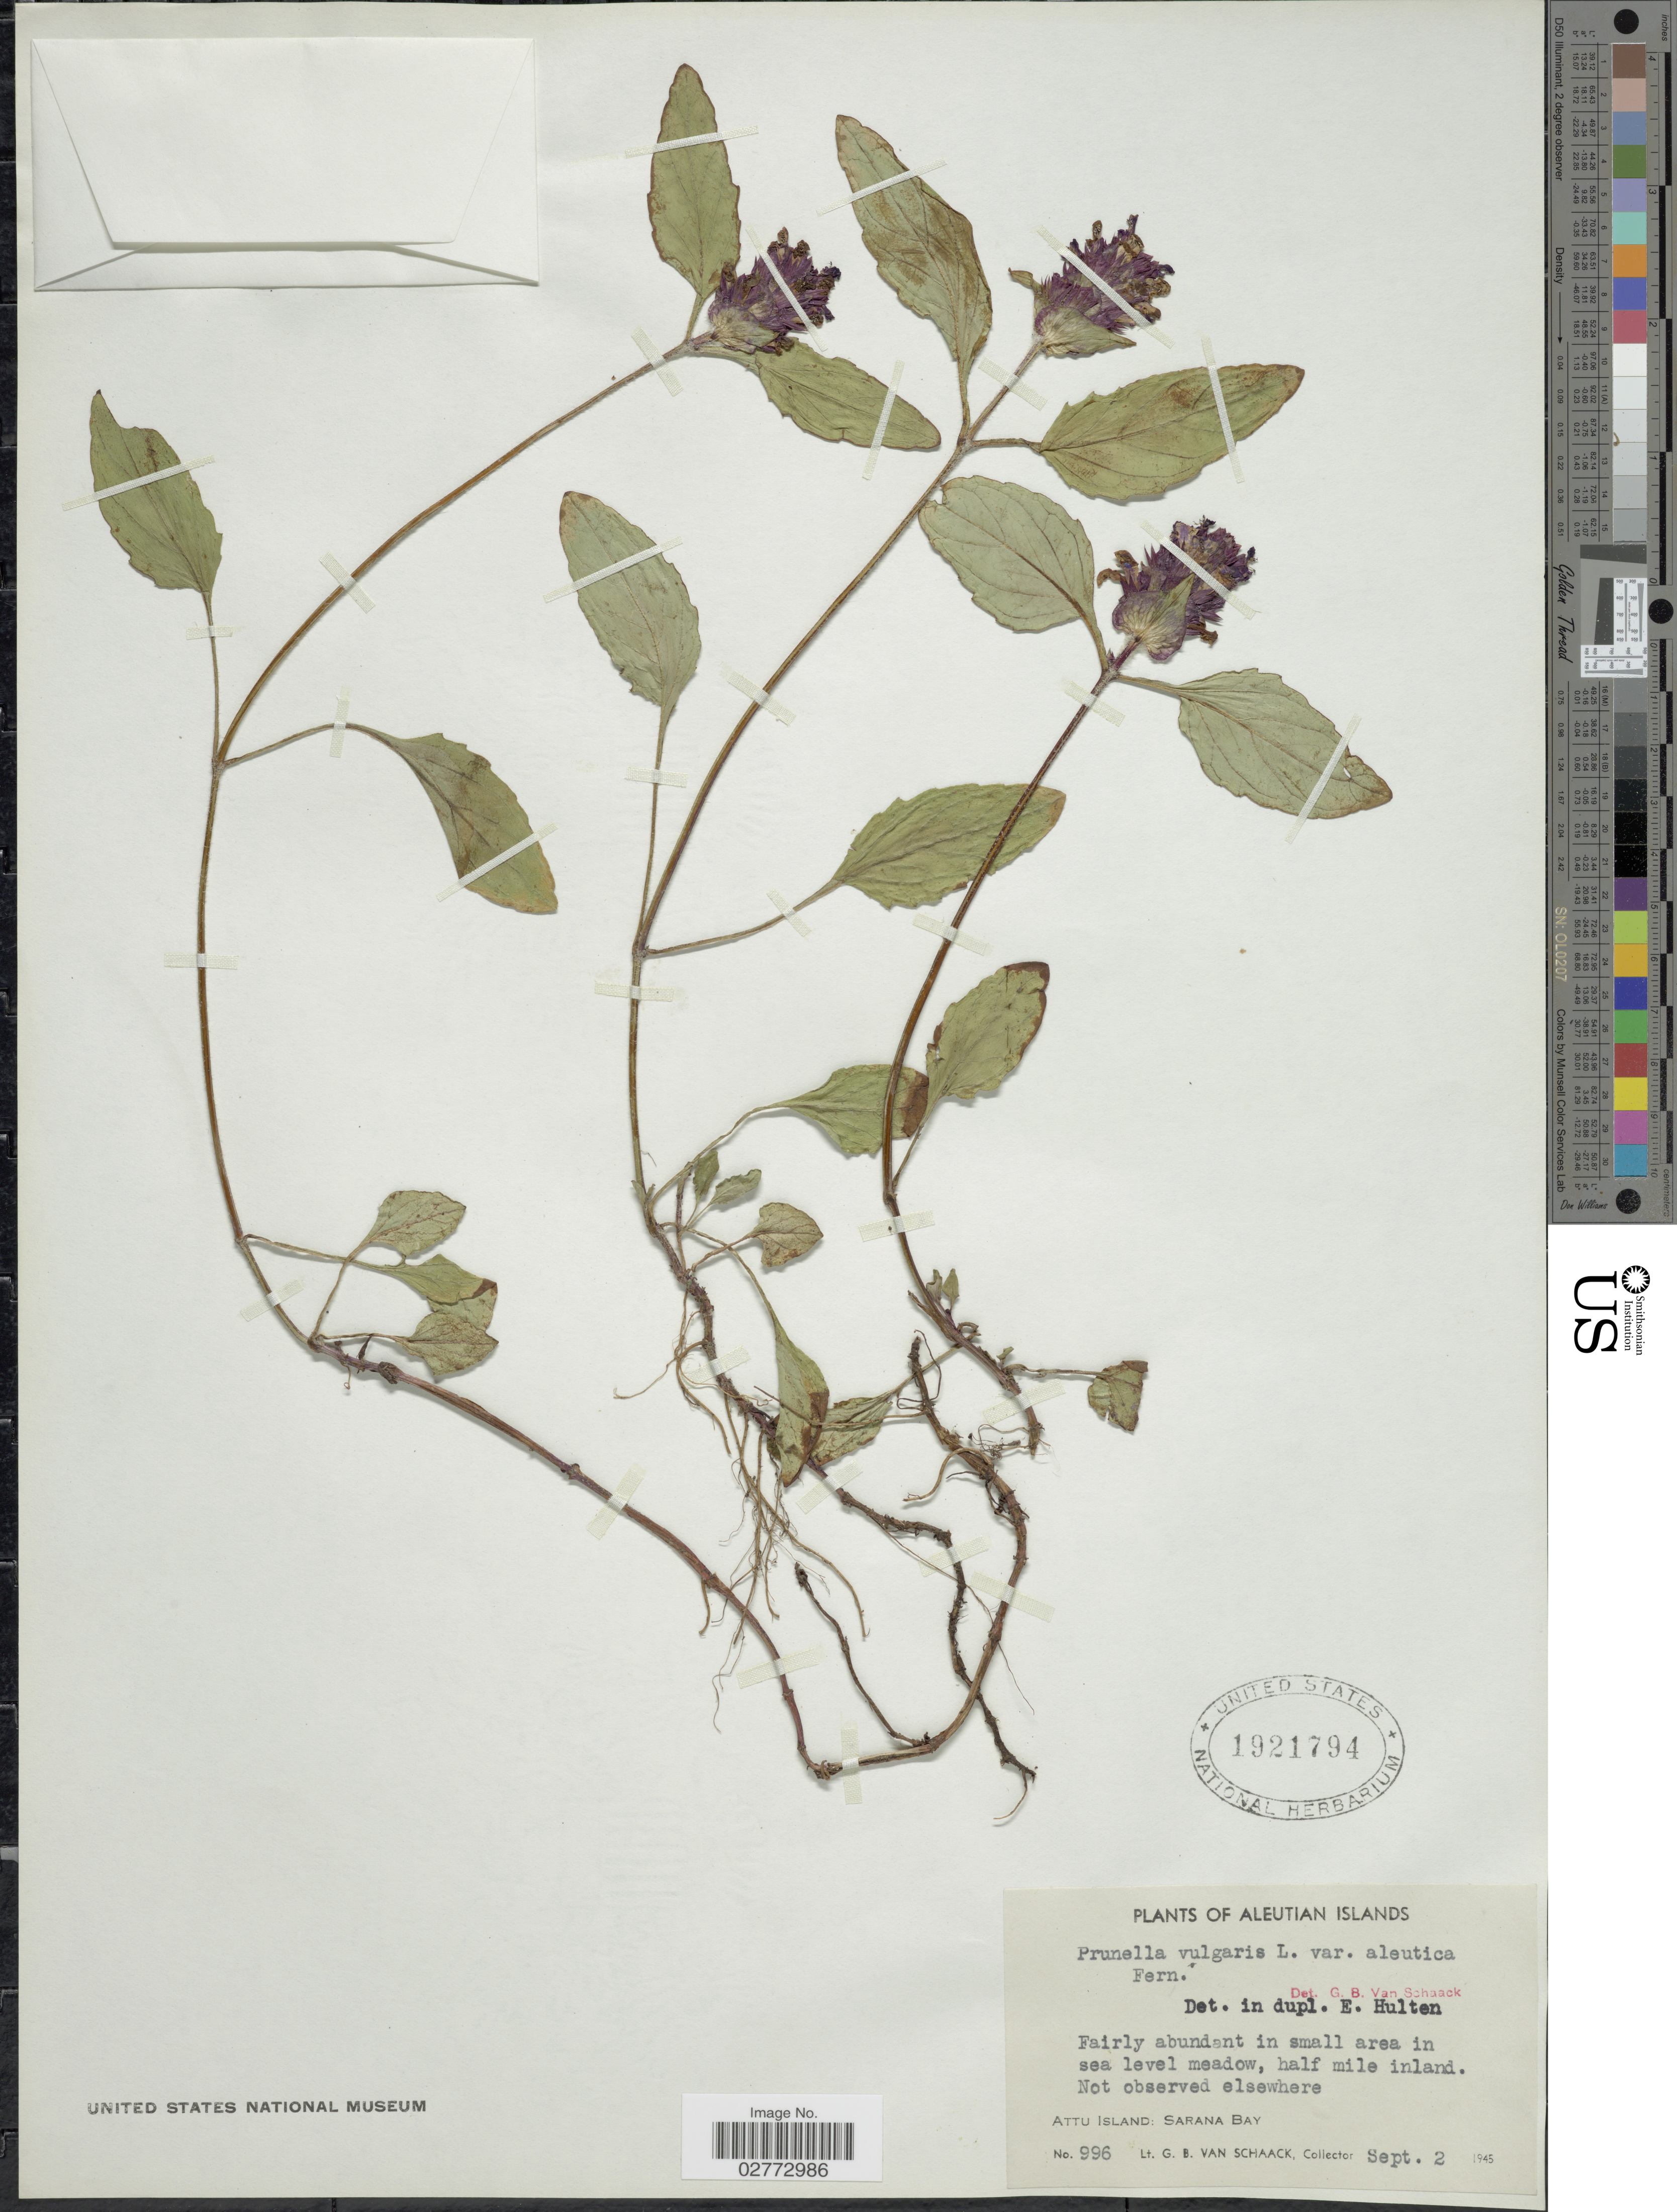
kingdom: Plantae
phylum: Tracheophyta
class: Magnoliopsida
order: Lamiales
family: Lamiaceae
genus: Prunella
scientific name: Prunella vulgaris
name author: L.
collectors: G. Van Schaack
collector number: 996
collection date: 1945-09-02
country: United States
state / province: Alaska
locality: Aleutian Islands. Attu Island: Sarana Bay.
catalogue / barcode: US 1921794